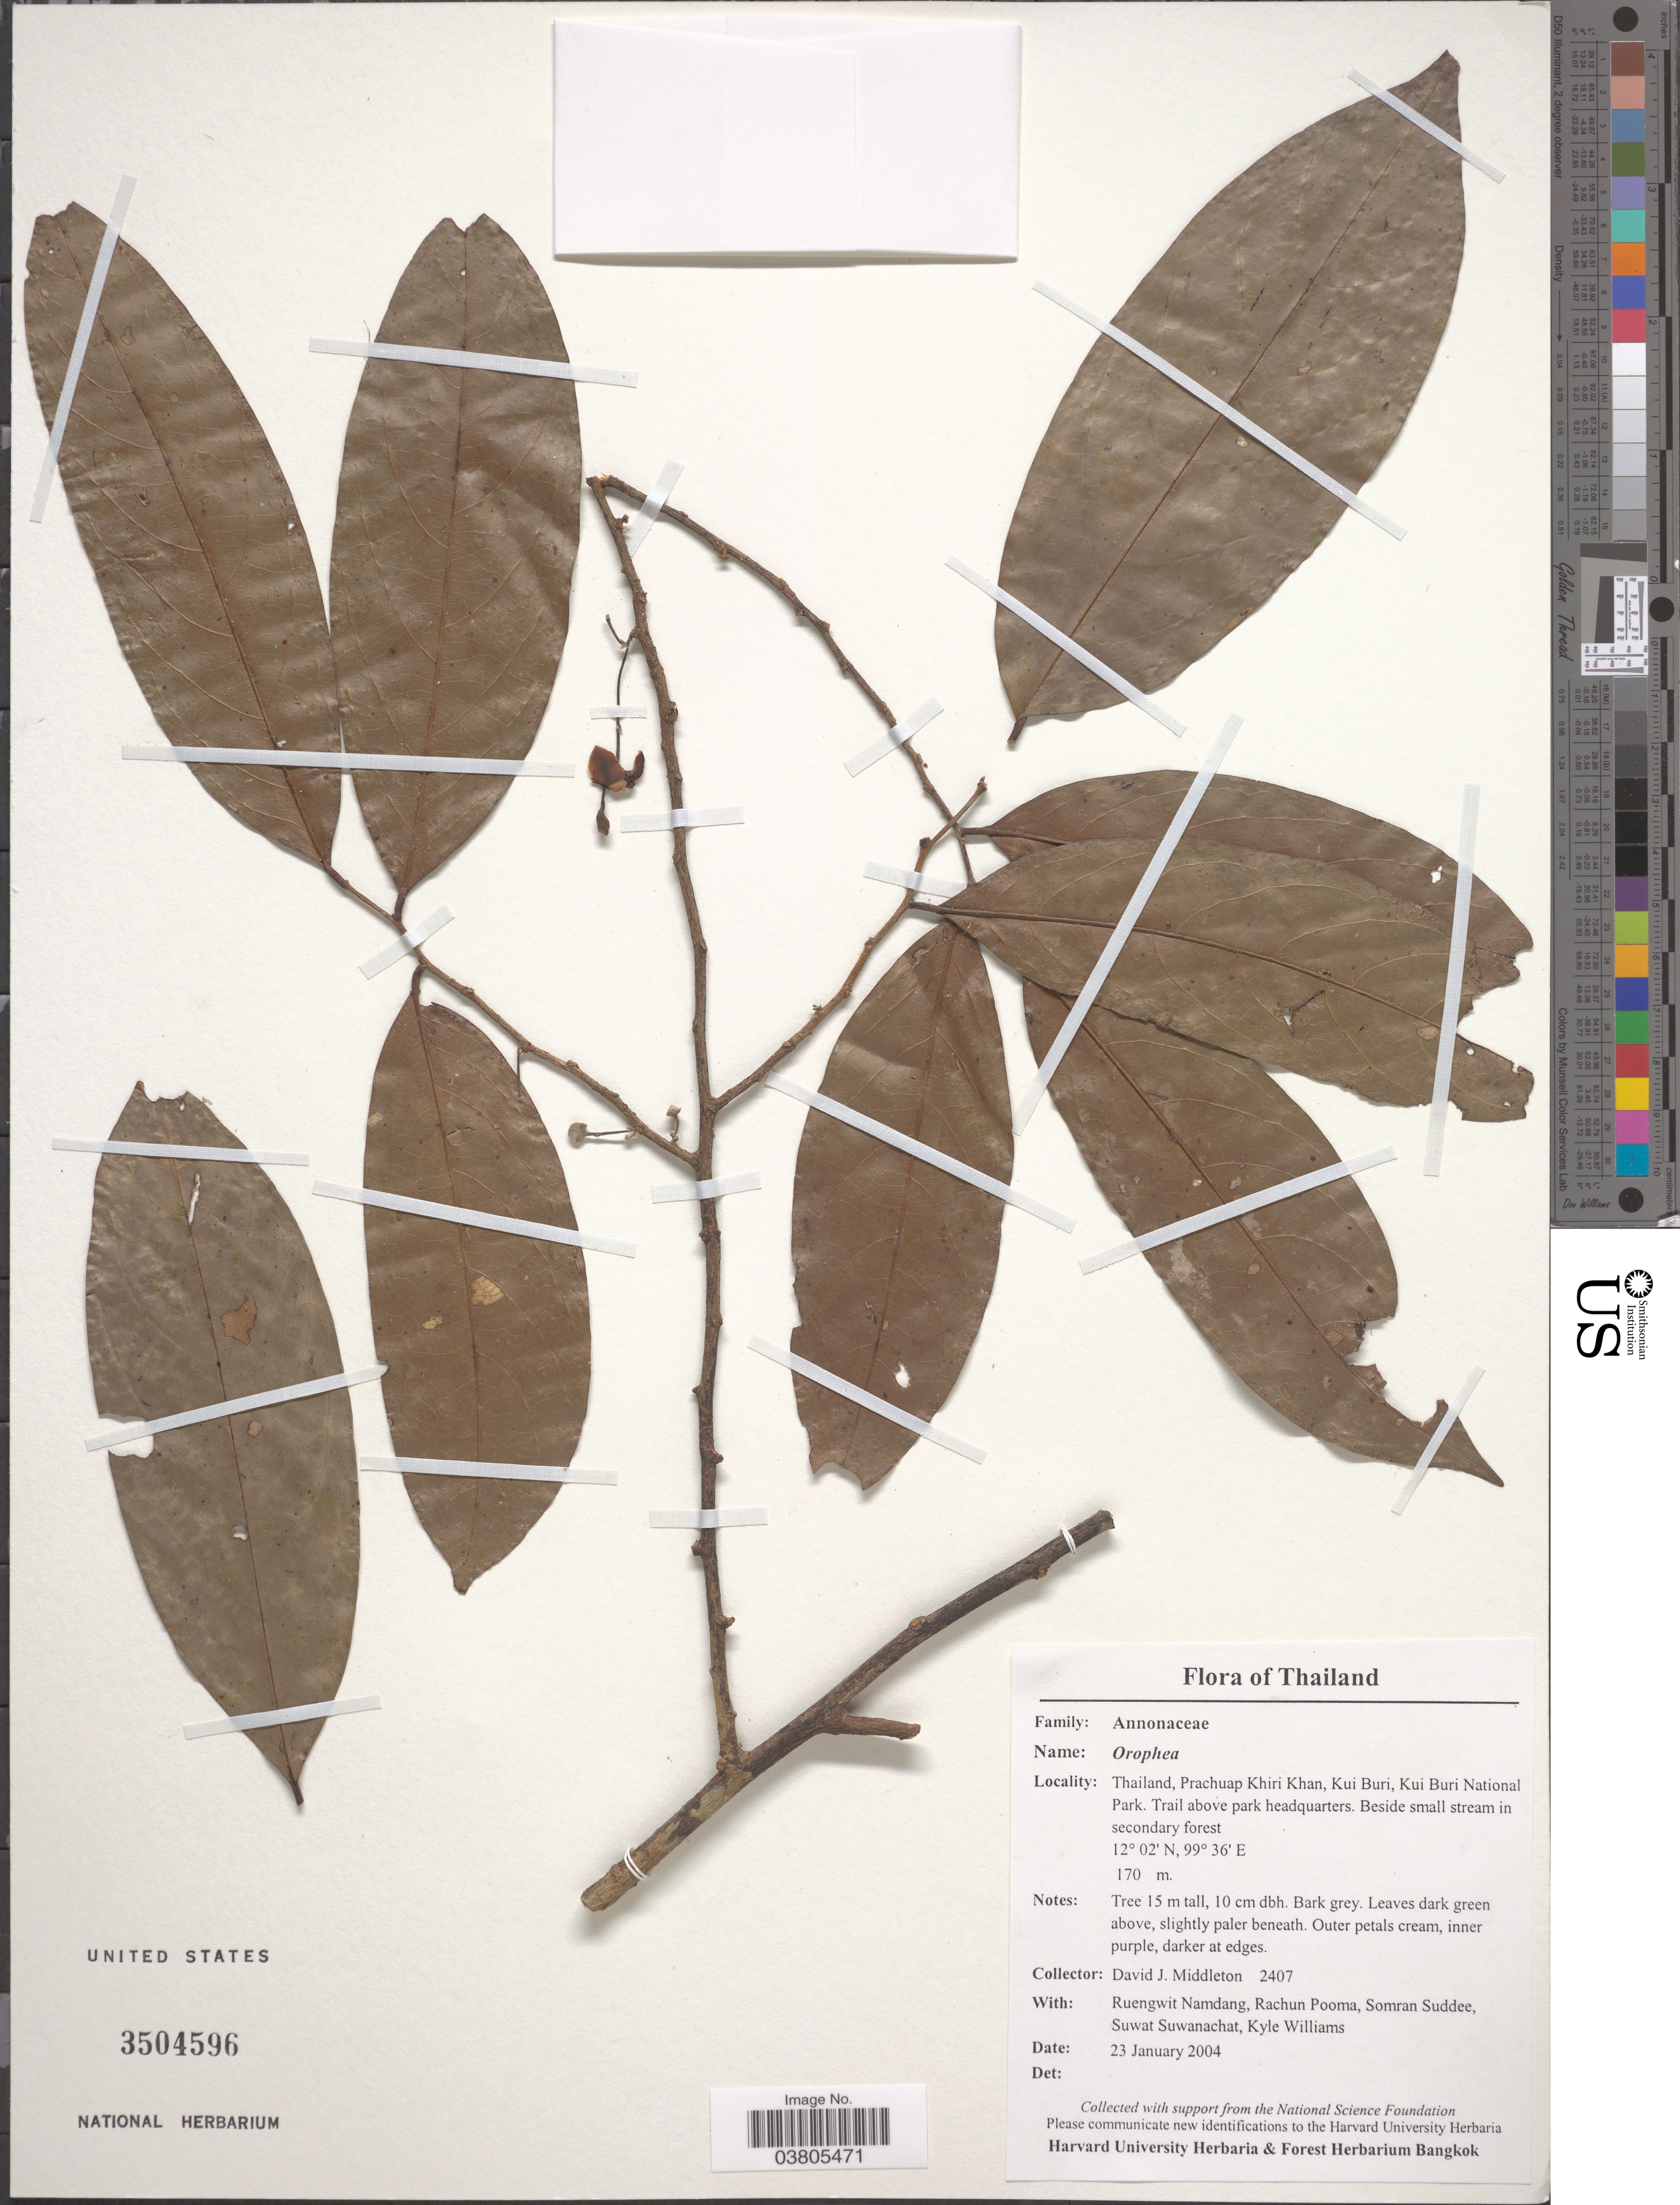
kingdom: Plantae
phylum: Tracheophyta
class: Magnoliopsida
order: Magnoliales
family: Annonaceae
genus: Orophea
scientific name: Orophea sp.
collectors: D. J. Middleton, R. Namdang, R. Pooma, S. Suddee & et al.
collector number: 2407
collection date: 2004-01-23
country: Thailand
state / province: Prachuap Khiri Khan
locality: Kui Buri, Kui Buri National Park. Trail above park headquarters. Beside small stream in secondary forest.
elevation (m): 170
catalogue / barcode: US 3504596